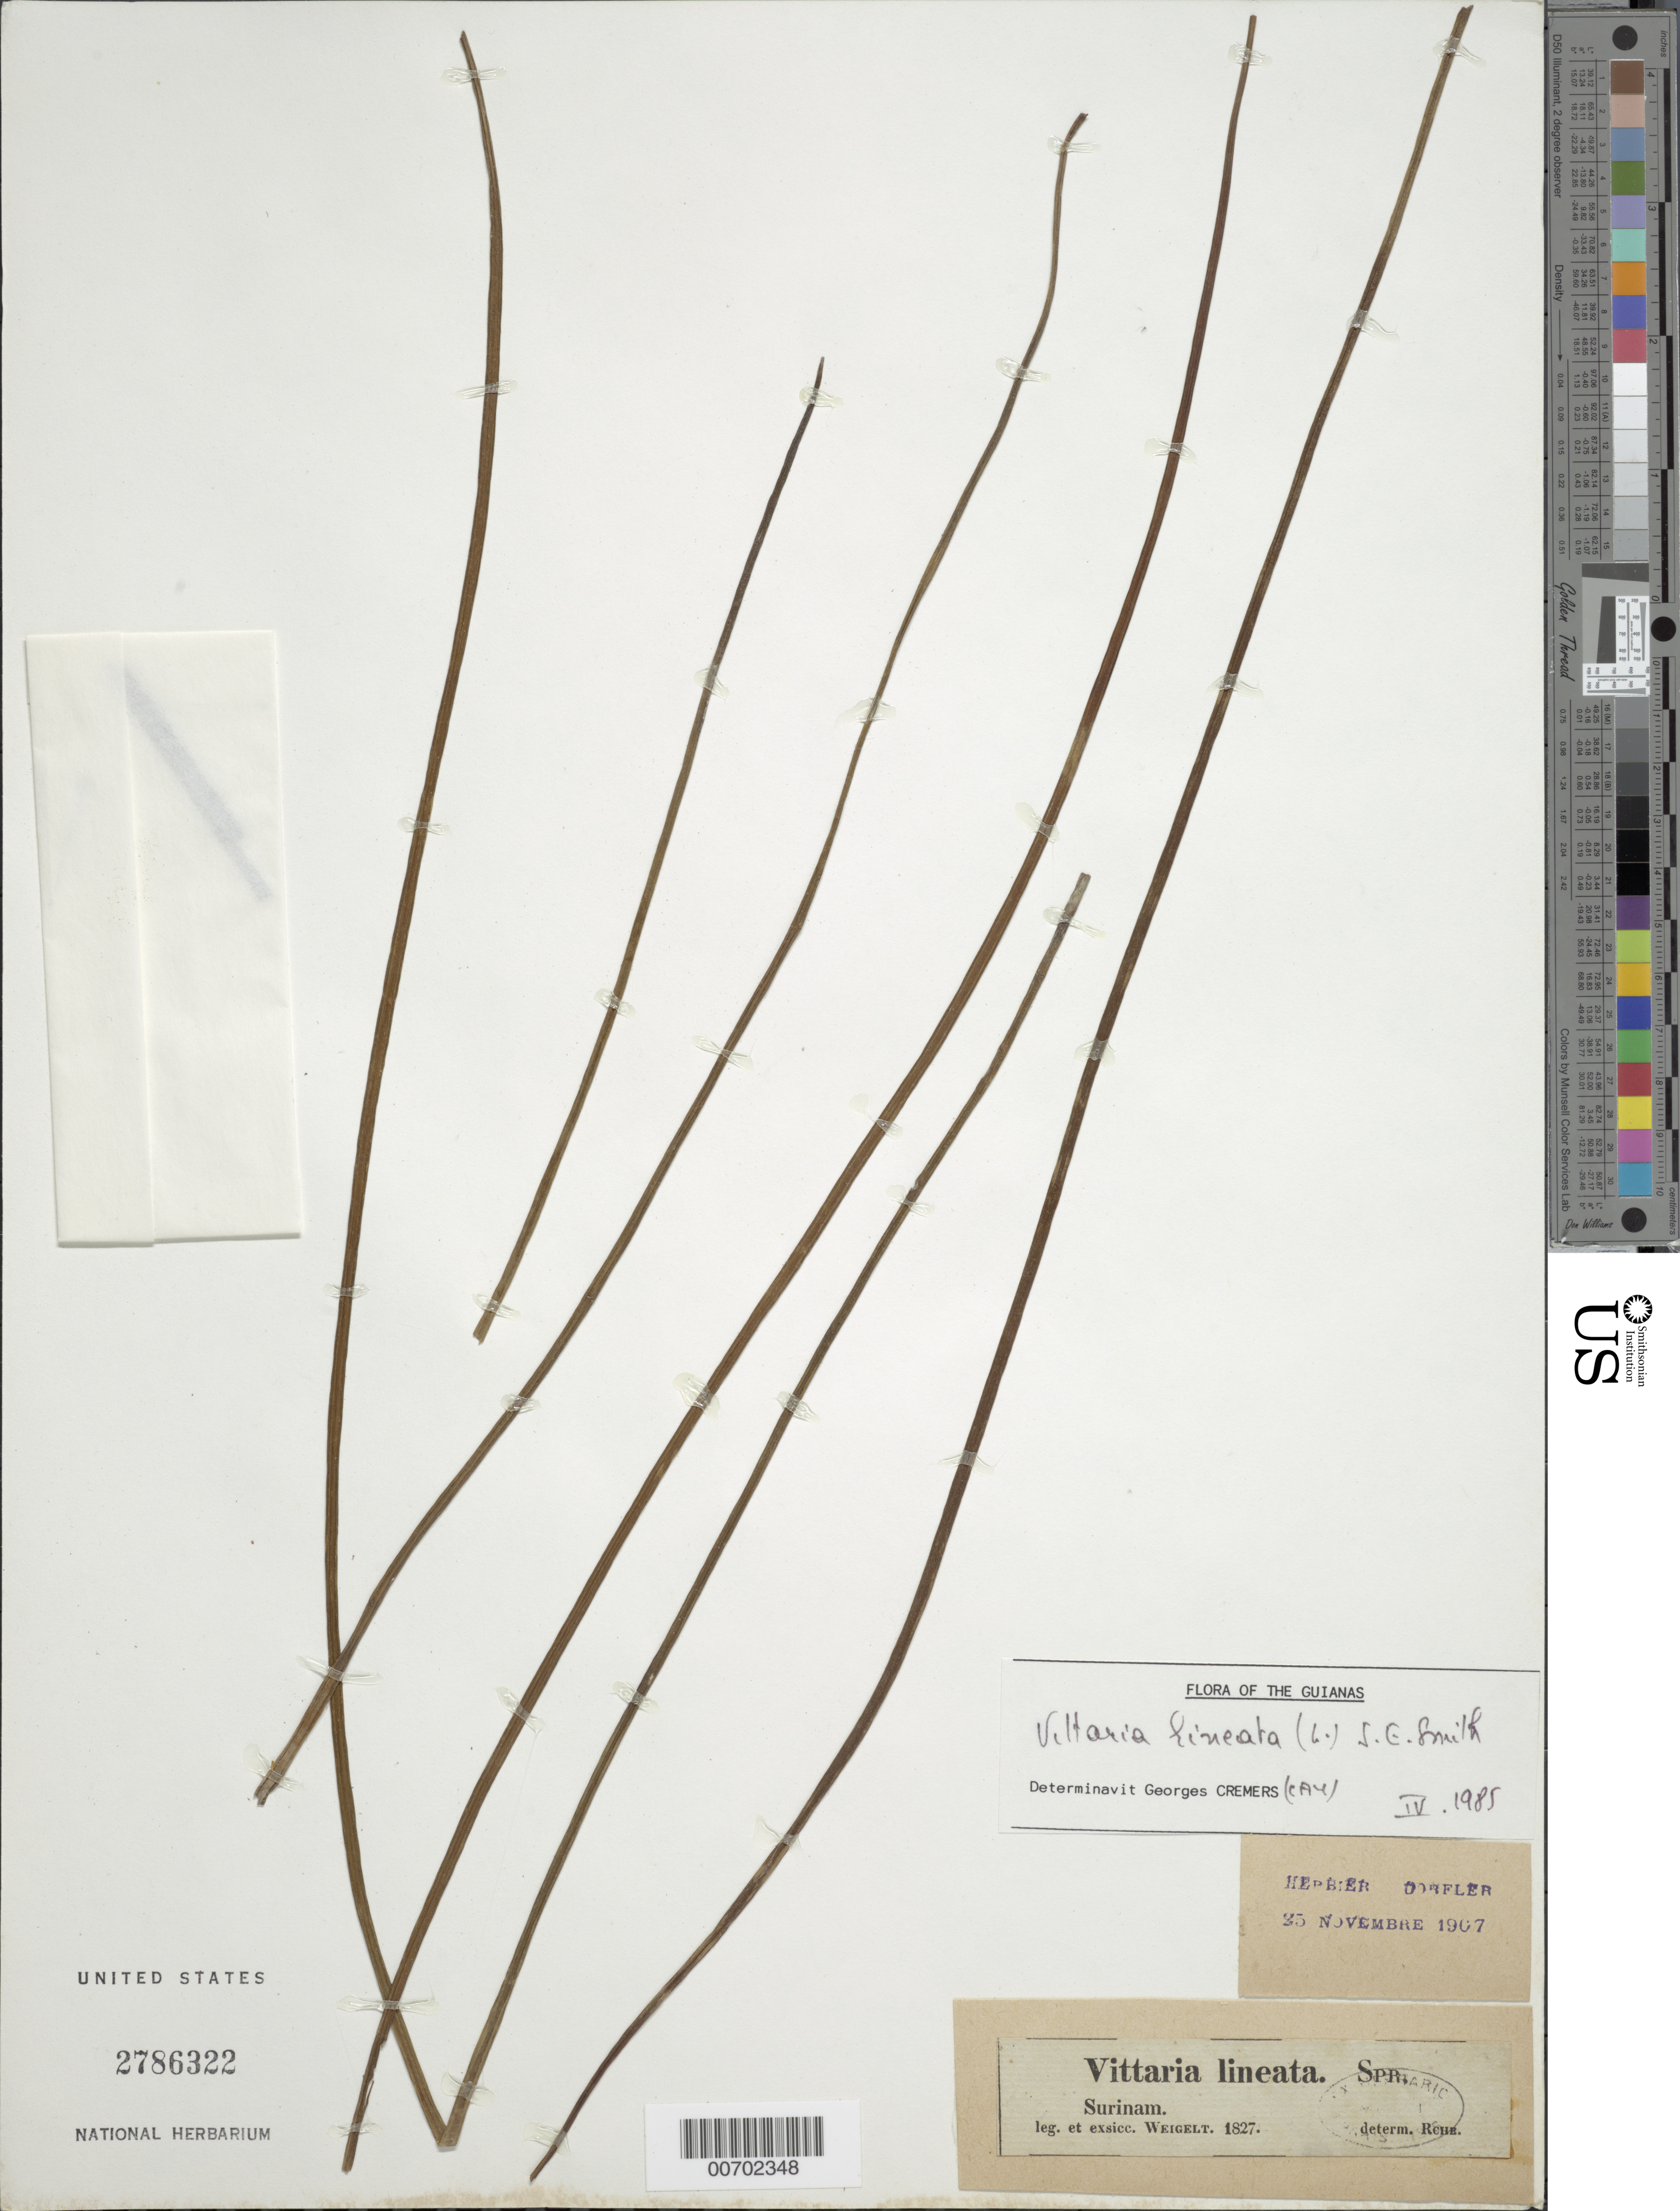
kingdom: Plantae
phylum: Tracheophyta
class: Polypodiopsida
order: Polypodiales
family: Pteridaceae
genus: Vittaria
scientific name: Vittaria lineata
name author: (L.) Sm.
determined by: Cremers, Georges A.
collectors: C. Weigelt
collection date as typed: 1827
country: Suriname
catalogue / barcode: US 2786322